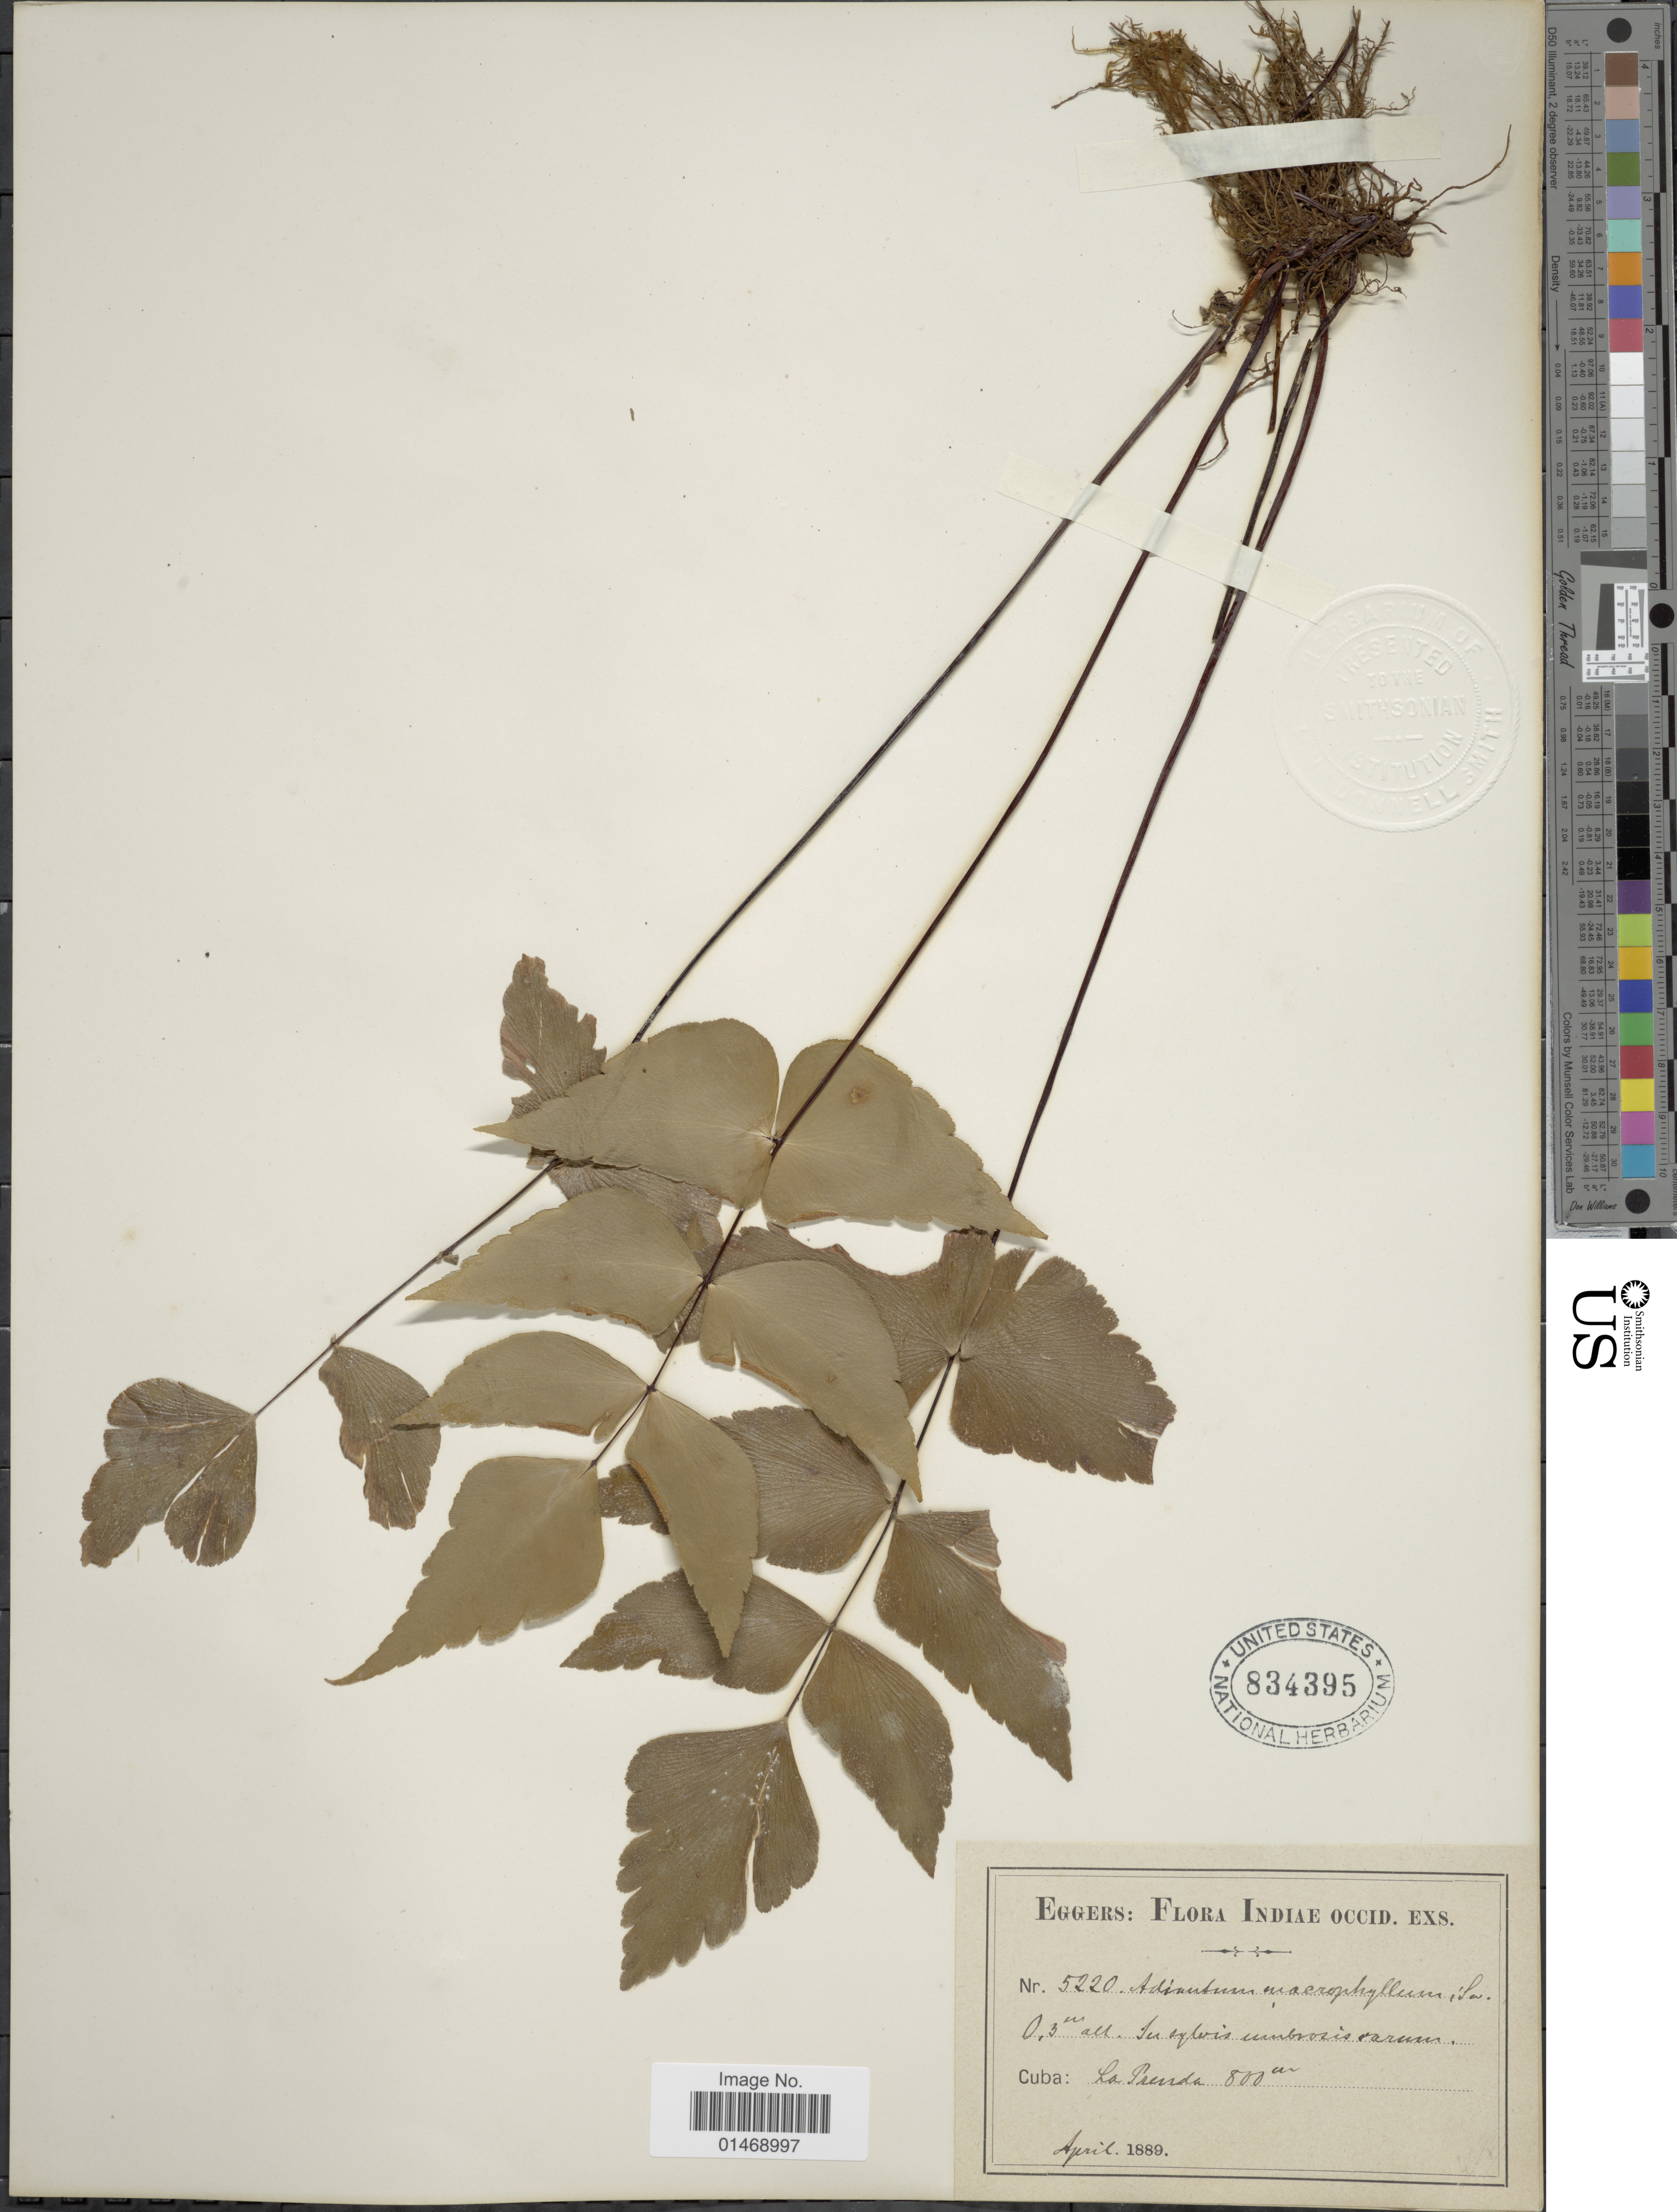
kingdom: Plantae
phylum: Tracheophyta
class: Polypodiopsida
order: Polypodiales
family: Pteridaceae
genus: Adiantum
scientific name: Adiantum macrophyllum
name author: Sw.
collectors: -. Eggers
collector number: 5220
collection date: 1889-04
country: Cuba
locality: Indiae Occid, La Prenda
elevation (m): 800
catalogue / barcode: US 834395